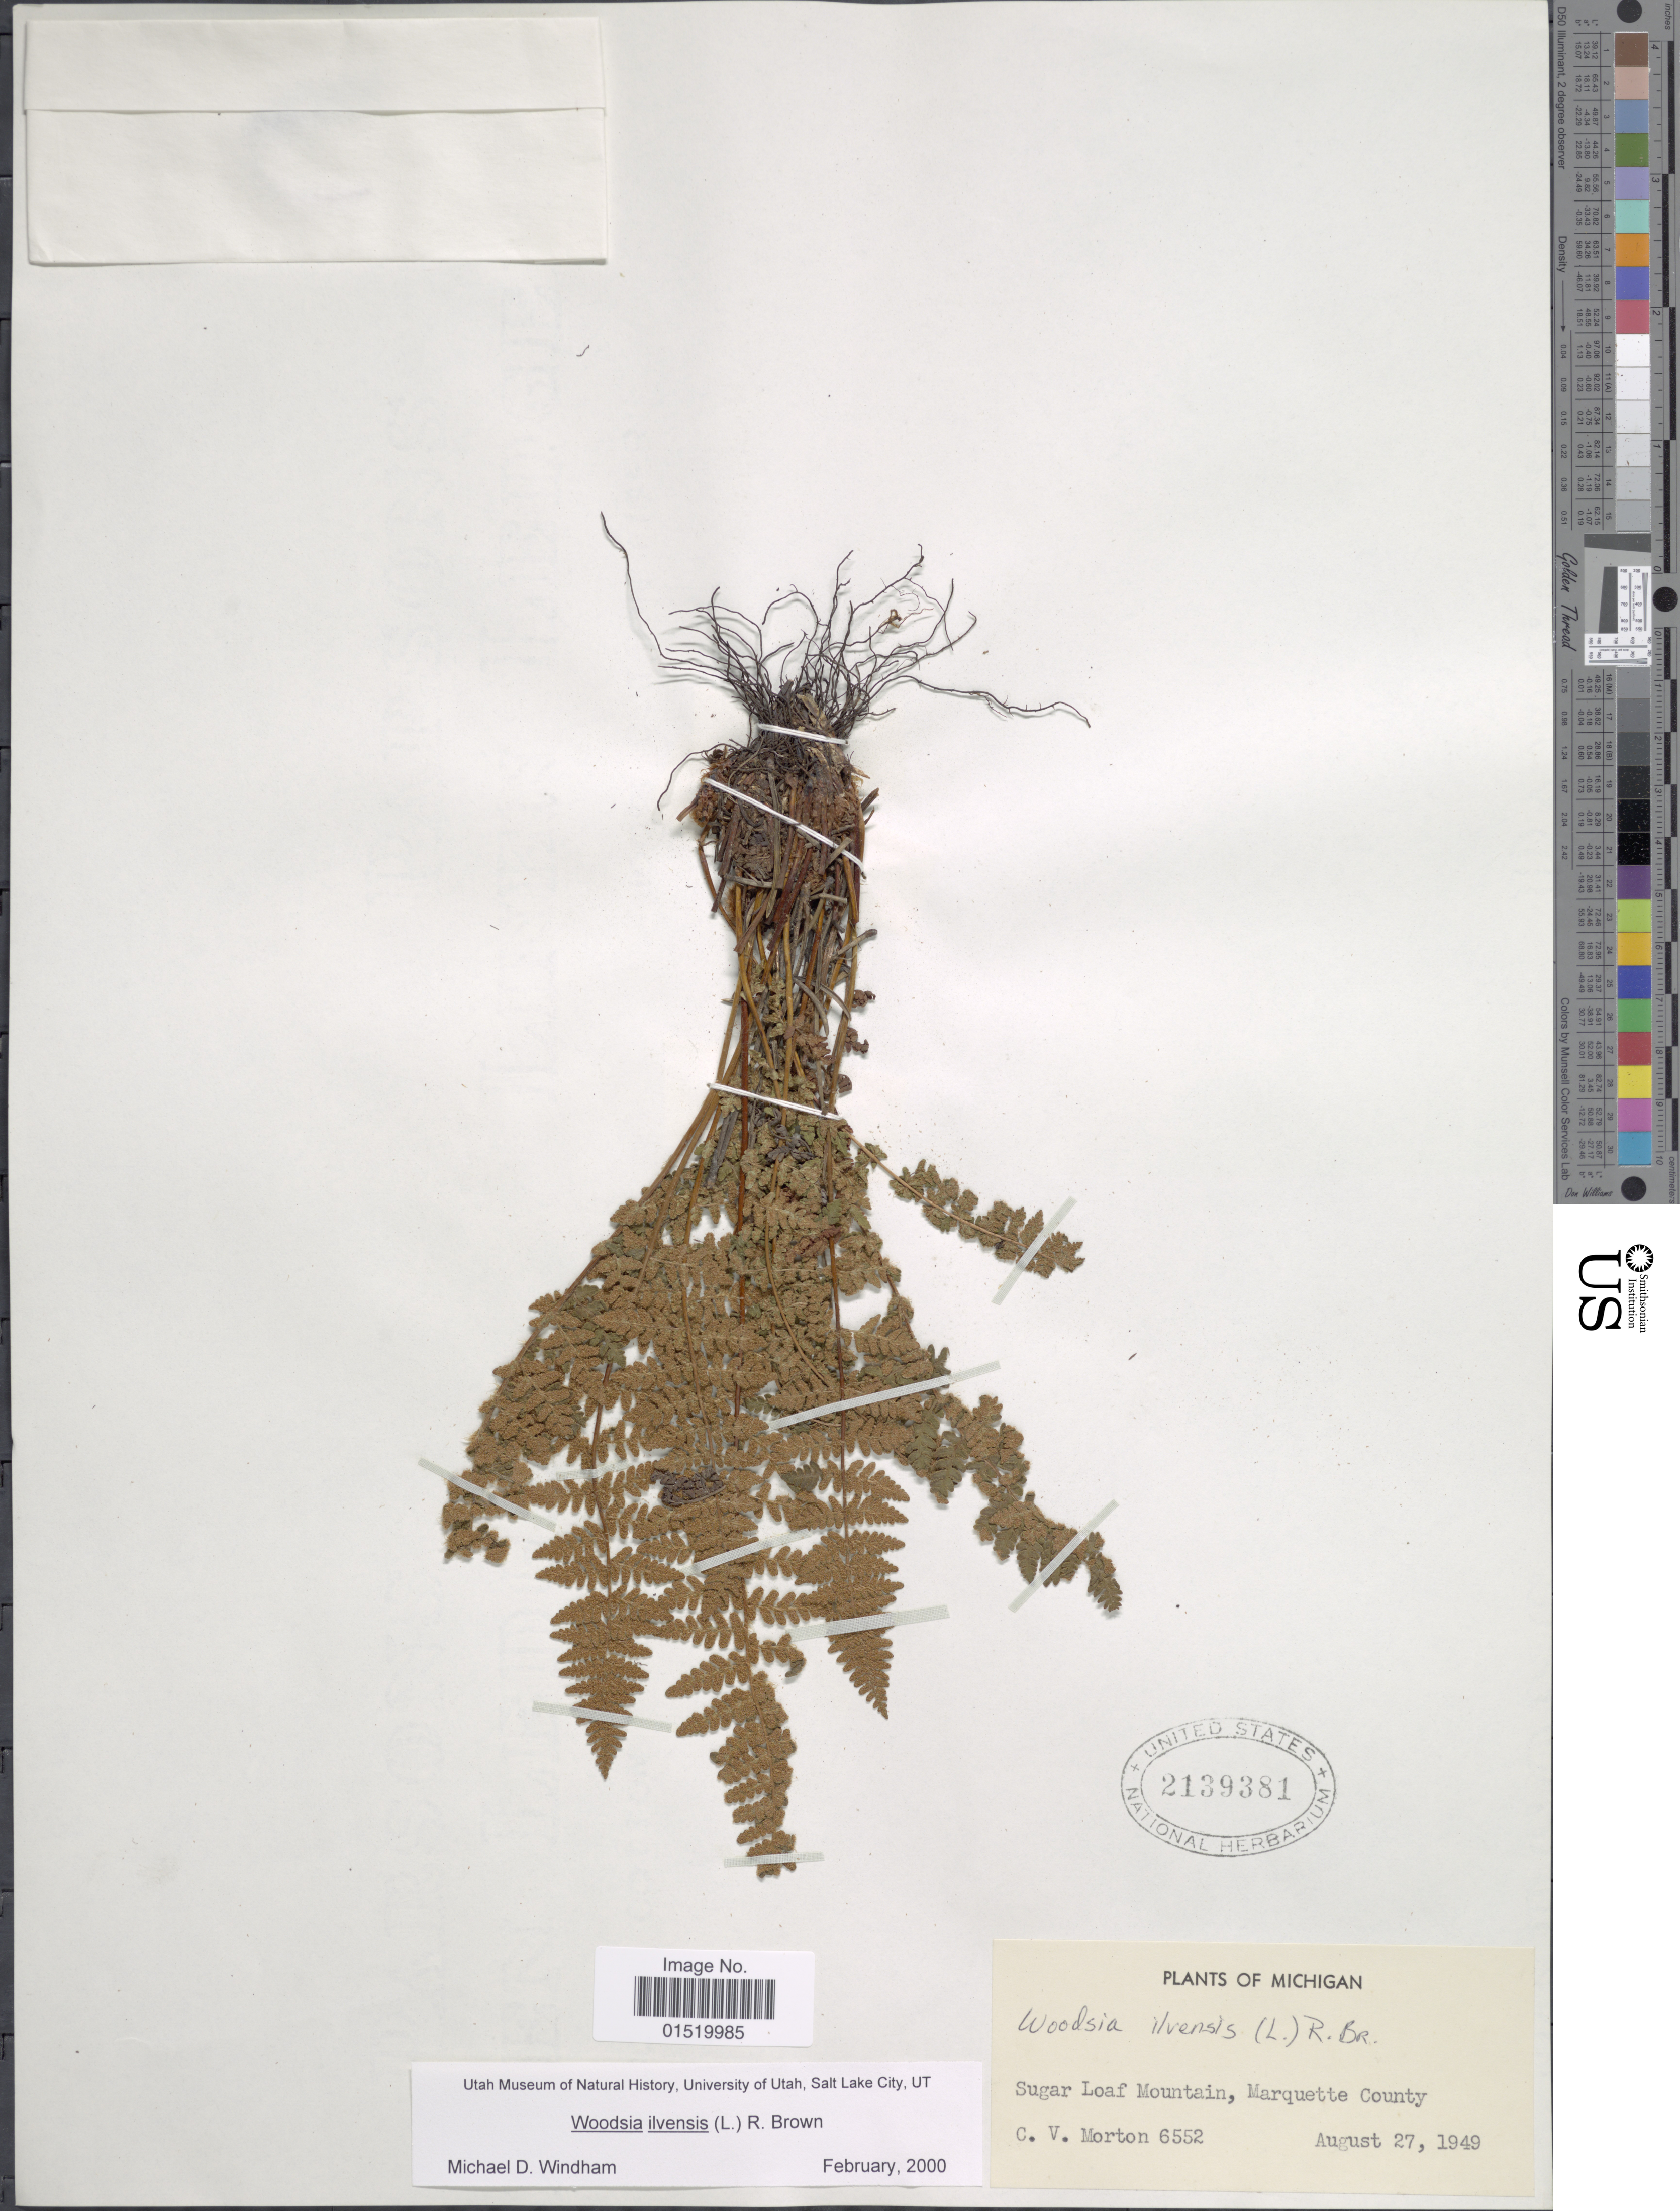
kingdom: Plantae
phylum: Tracheophyta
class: Polypodiopsida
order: Polypodiales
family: Woodsiaceae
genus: Woodsia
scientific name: Woodsia ilvensis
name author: (L.) R. Br.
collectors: C. V. Morton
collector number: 6552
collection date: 1949-08-27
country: United States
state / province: Michigan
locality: Sugar Loaf Mountain, Marquete County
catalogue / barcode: US 2139381